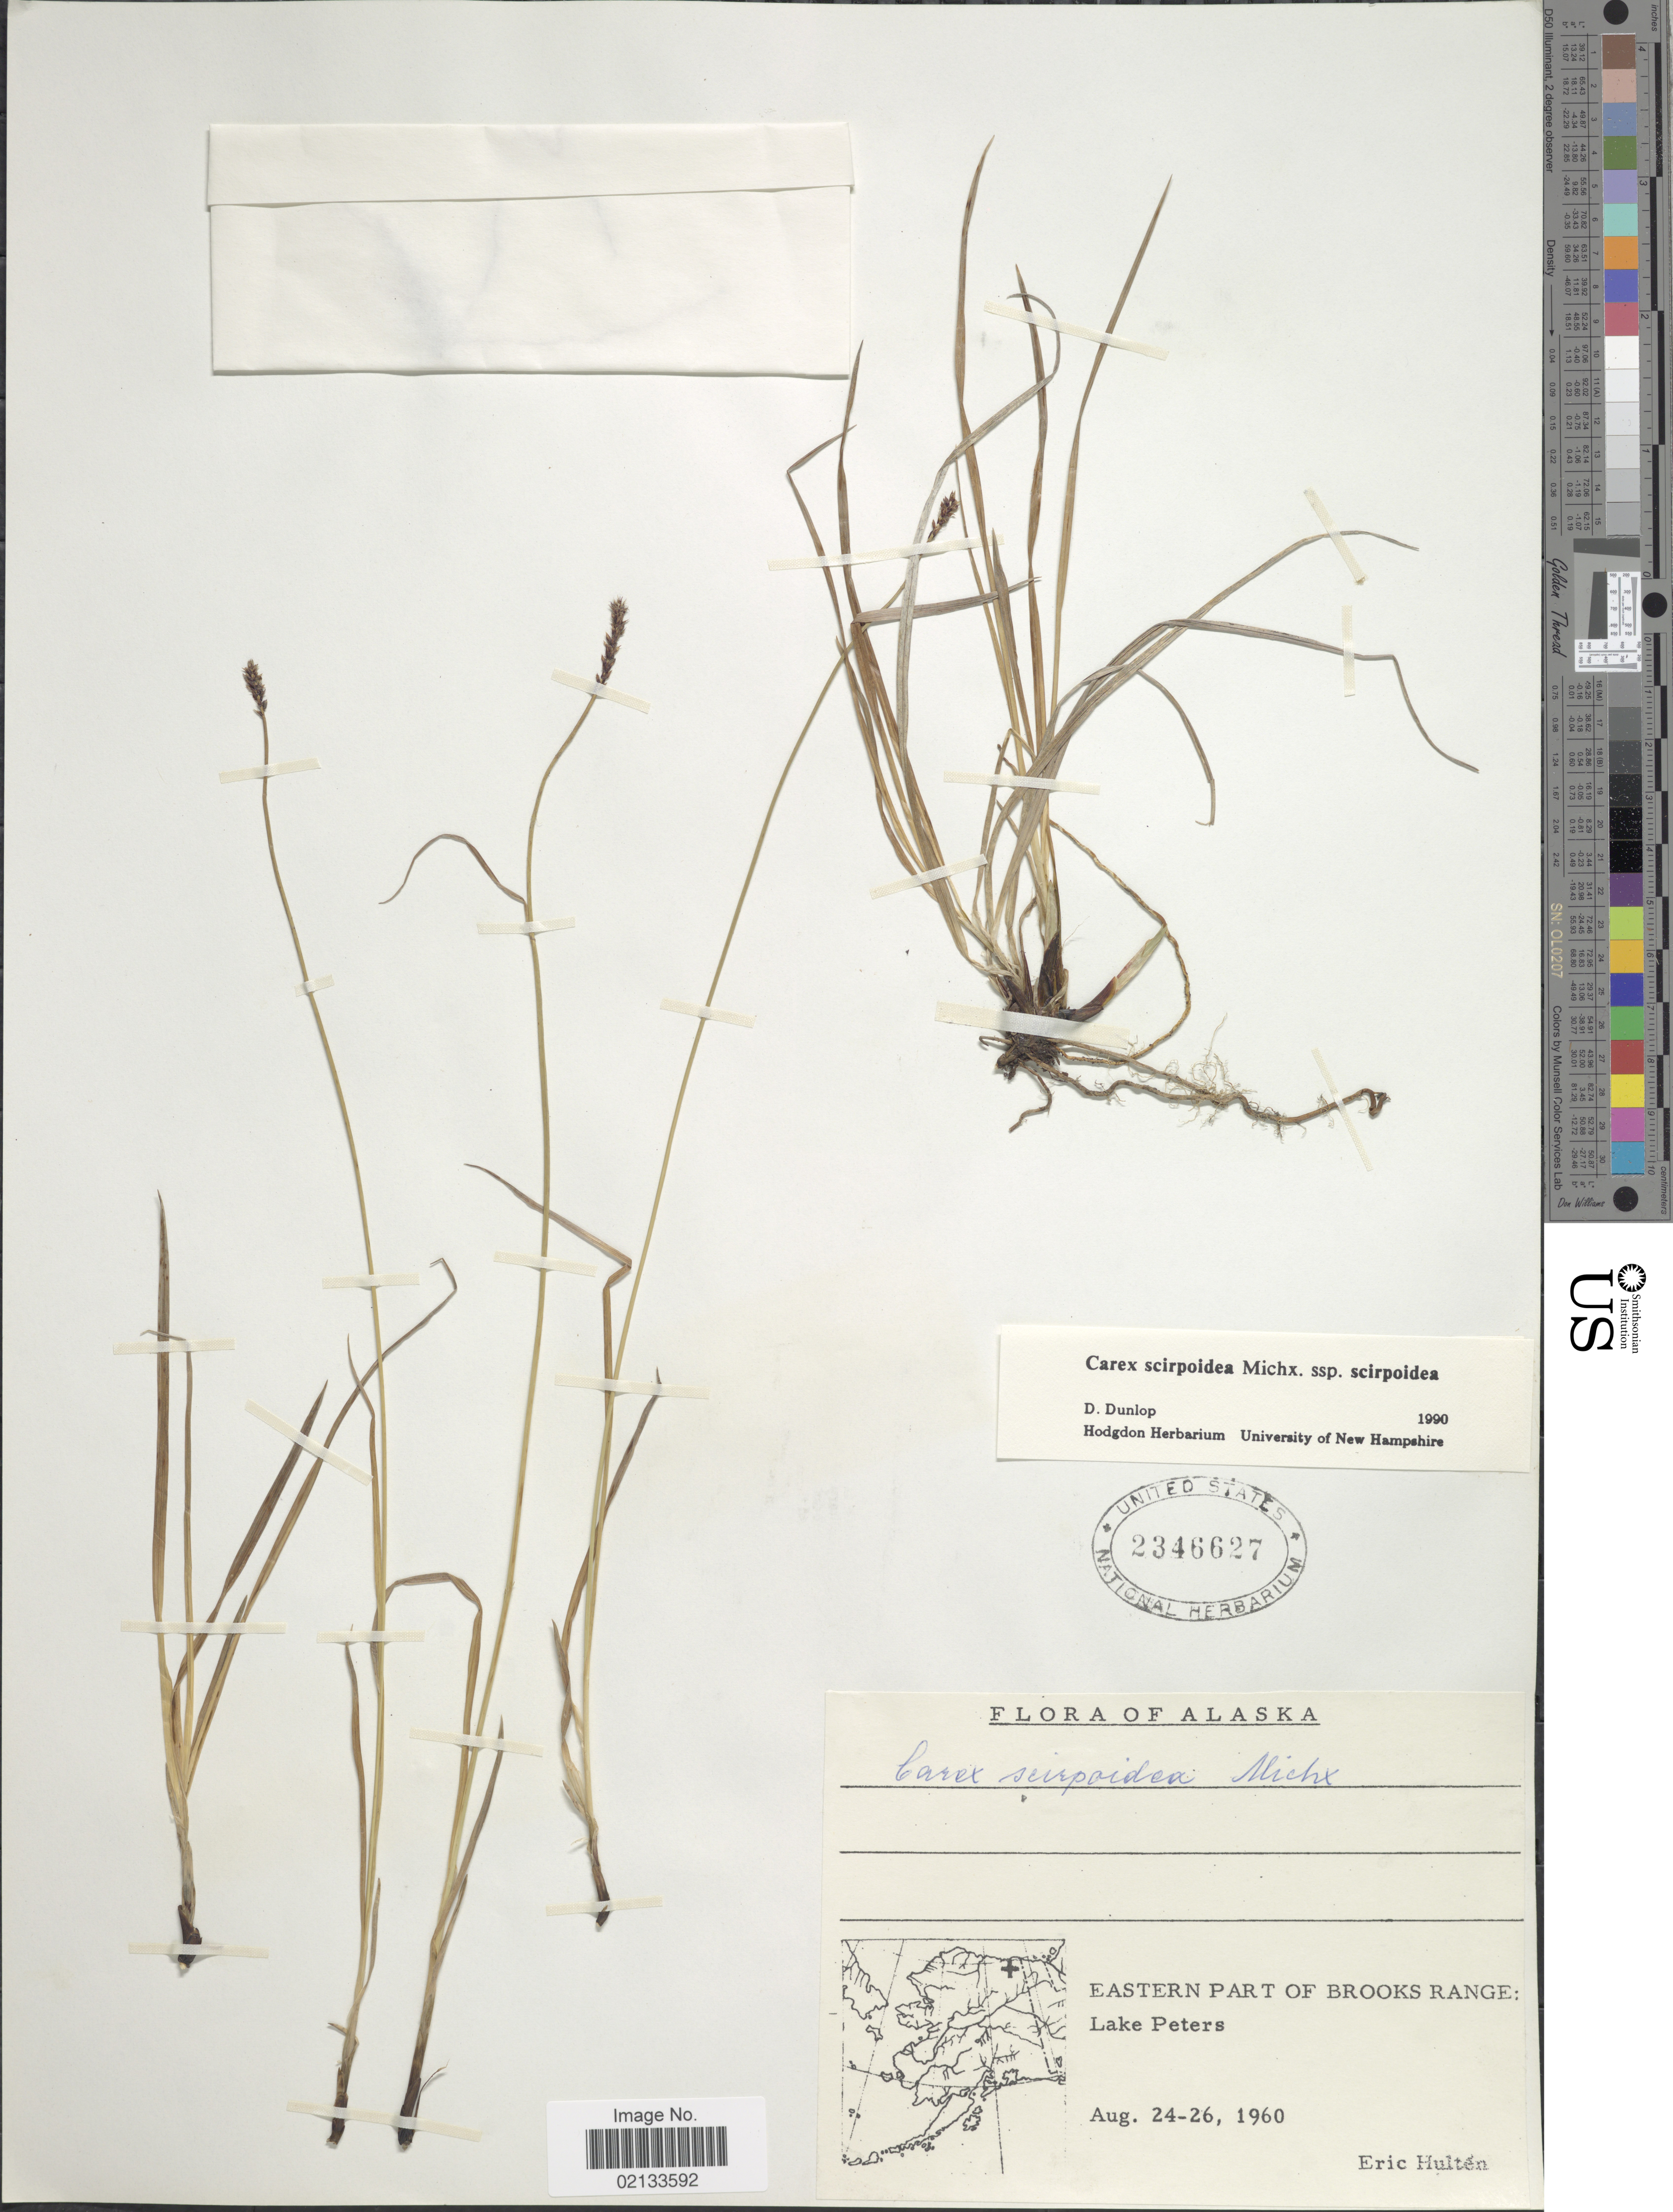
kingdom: Plantae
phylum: Tracheophyta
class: Liliopsida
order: Poales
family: Cyperaceae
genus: Carex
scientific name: Carex scirpoidea subsp. scirpoidea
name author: Michx.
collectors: E. G. Hultén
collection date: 1960-08-24/1960-08-26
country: United States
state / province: Alaska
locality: Eastern Part of Brooks Range: Lake Peters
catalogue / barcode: US 2346627